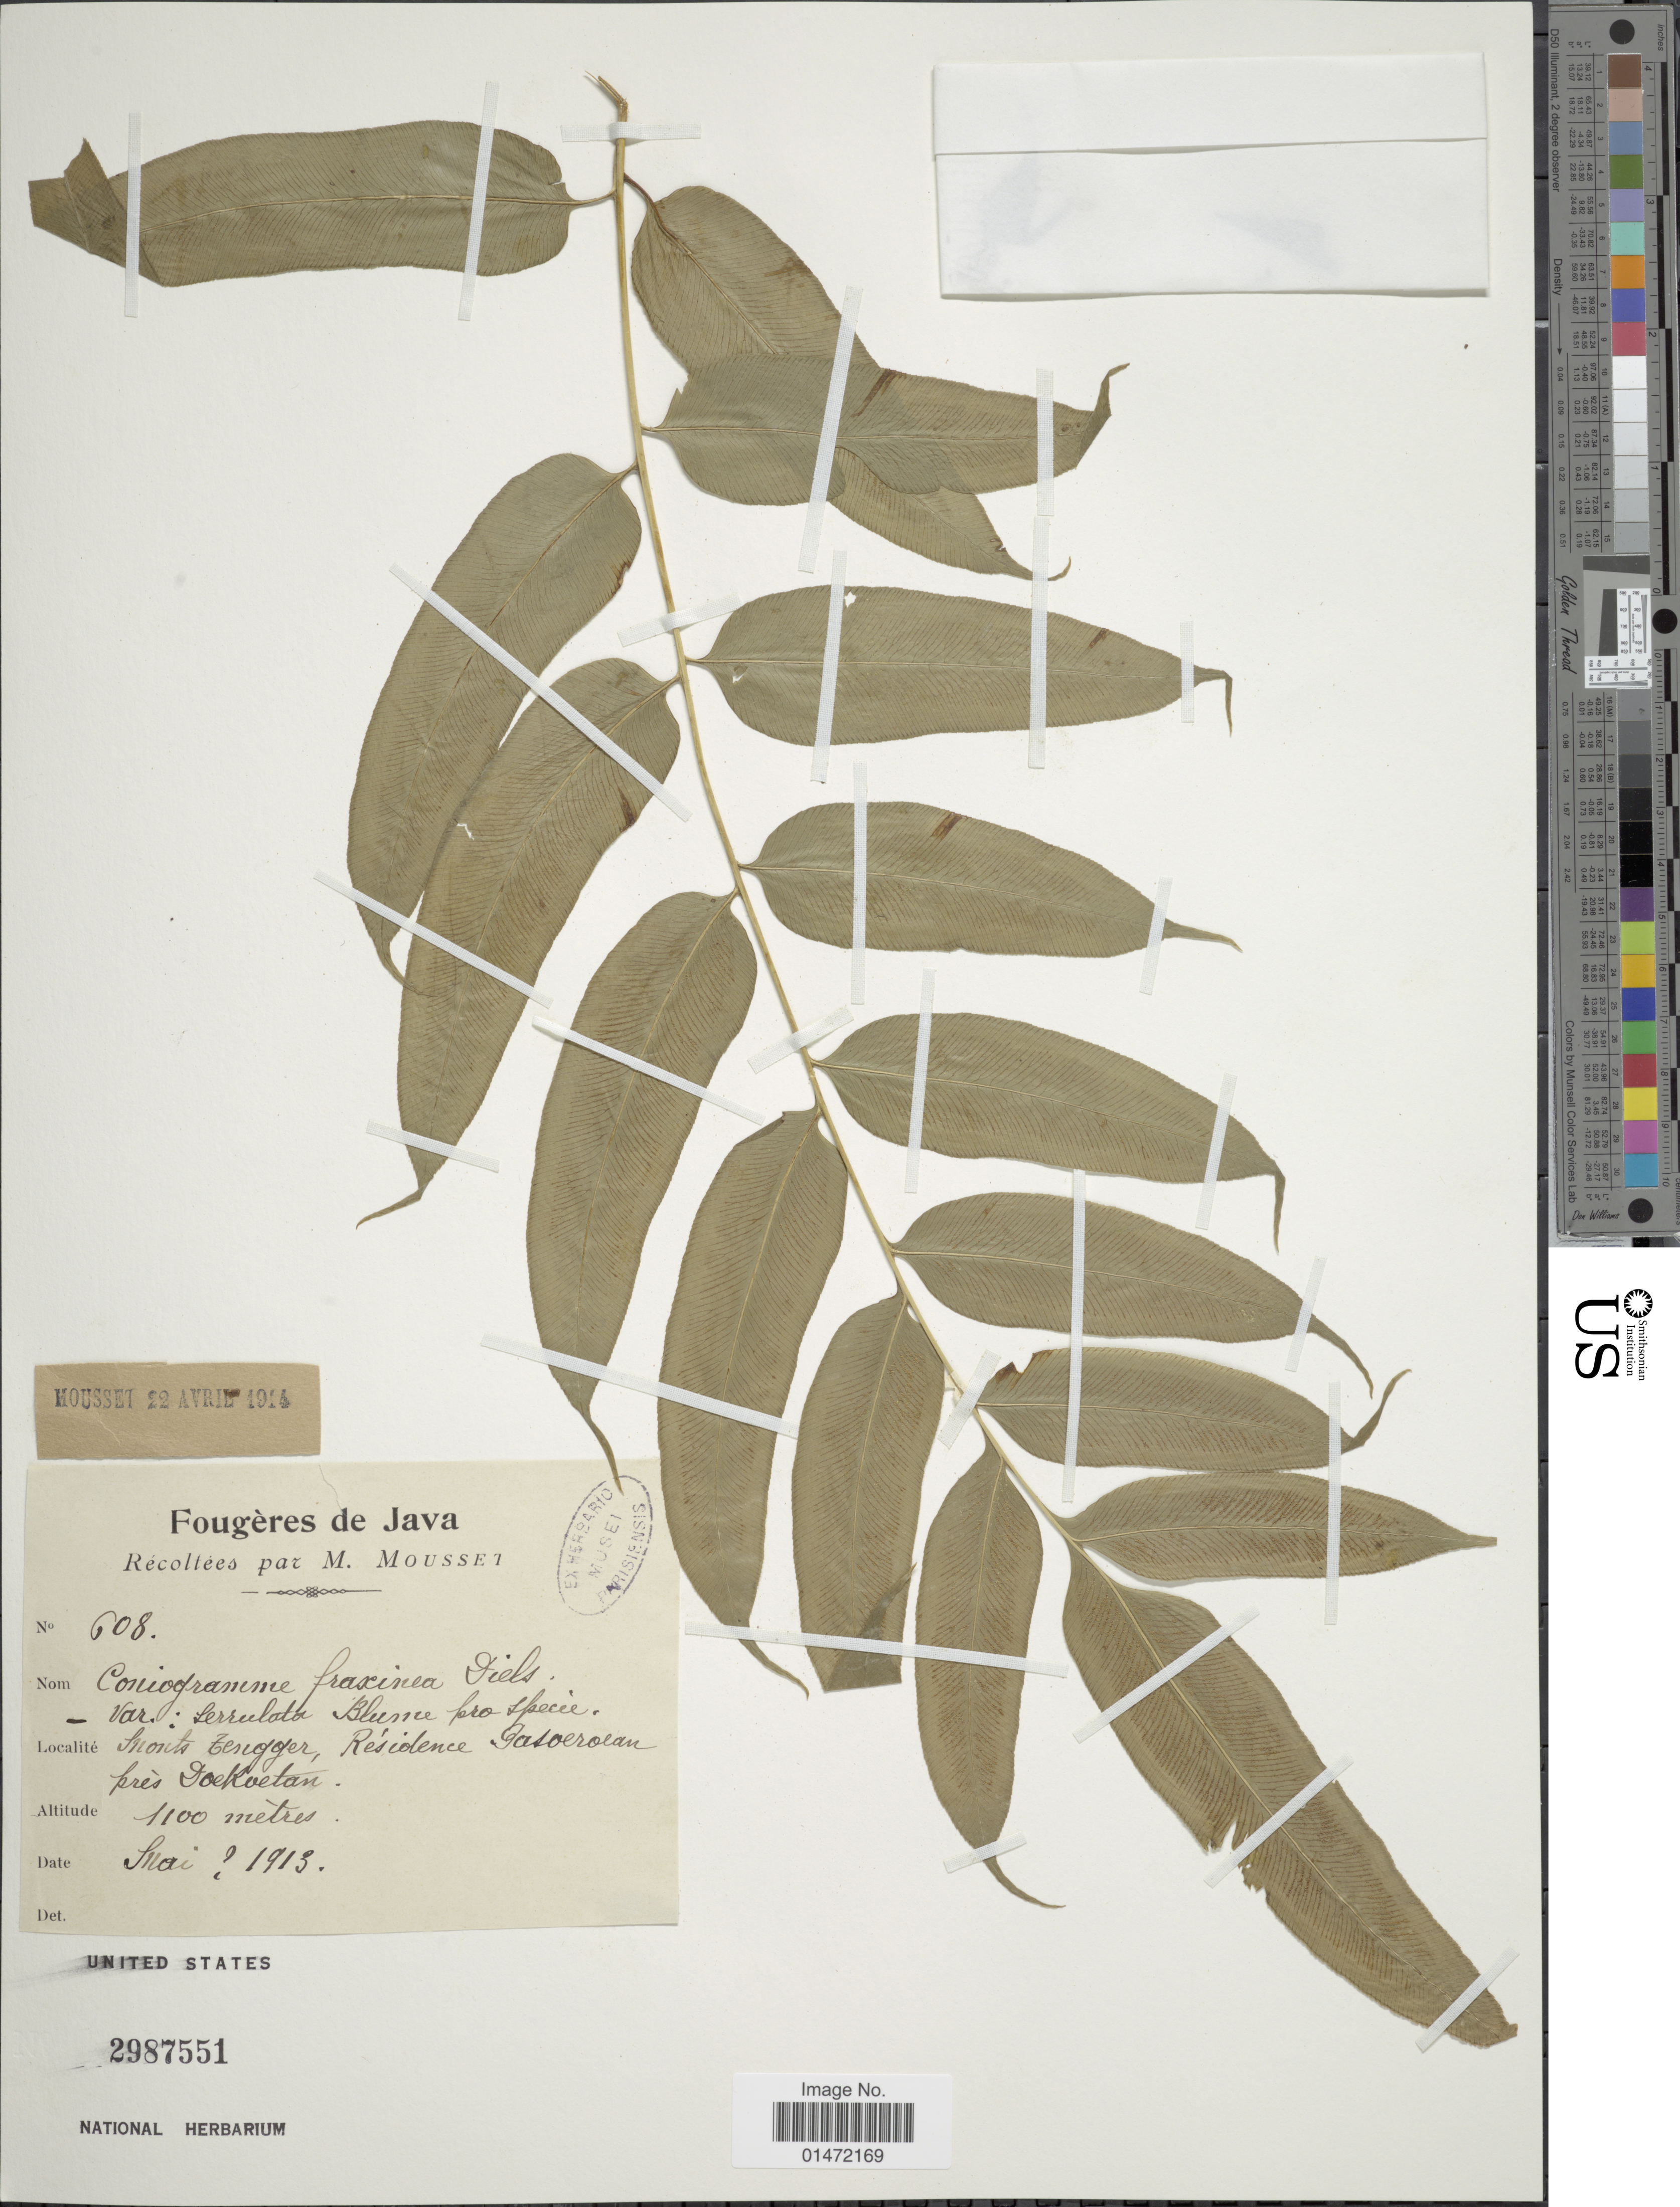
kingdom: Plantae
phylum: Tracheophyta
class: Polypodiopsida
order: Polypodiales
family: Pteridaceae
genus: Coniogramme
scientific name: Coniogramme fraxinea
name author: (D. Don) Diels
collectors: Mousset, --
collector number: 608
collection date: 1913-05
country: Indonesia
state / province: Java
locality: Monts Tengger, Residence Patsoeroean près Doekoetan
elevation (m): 1100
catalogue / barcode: US 2987551